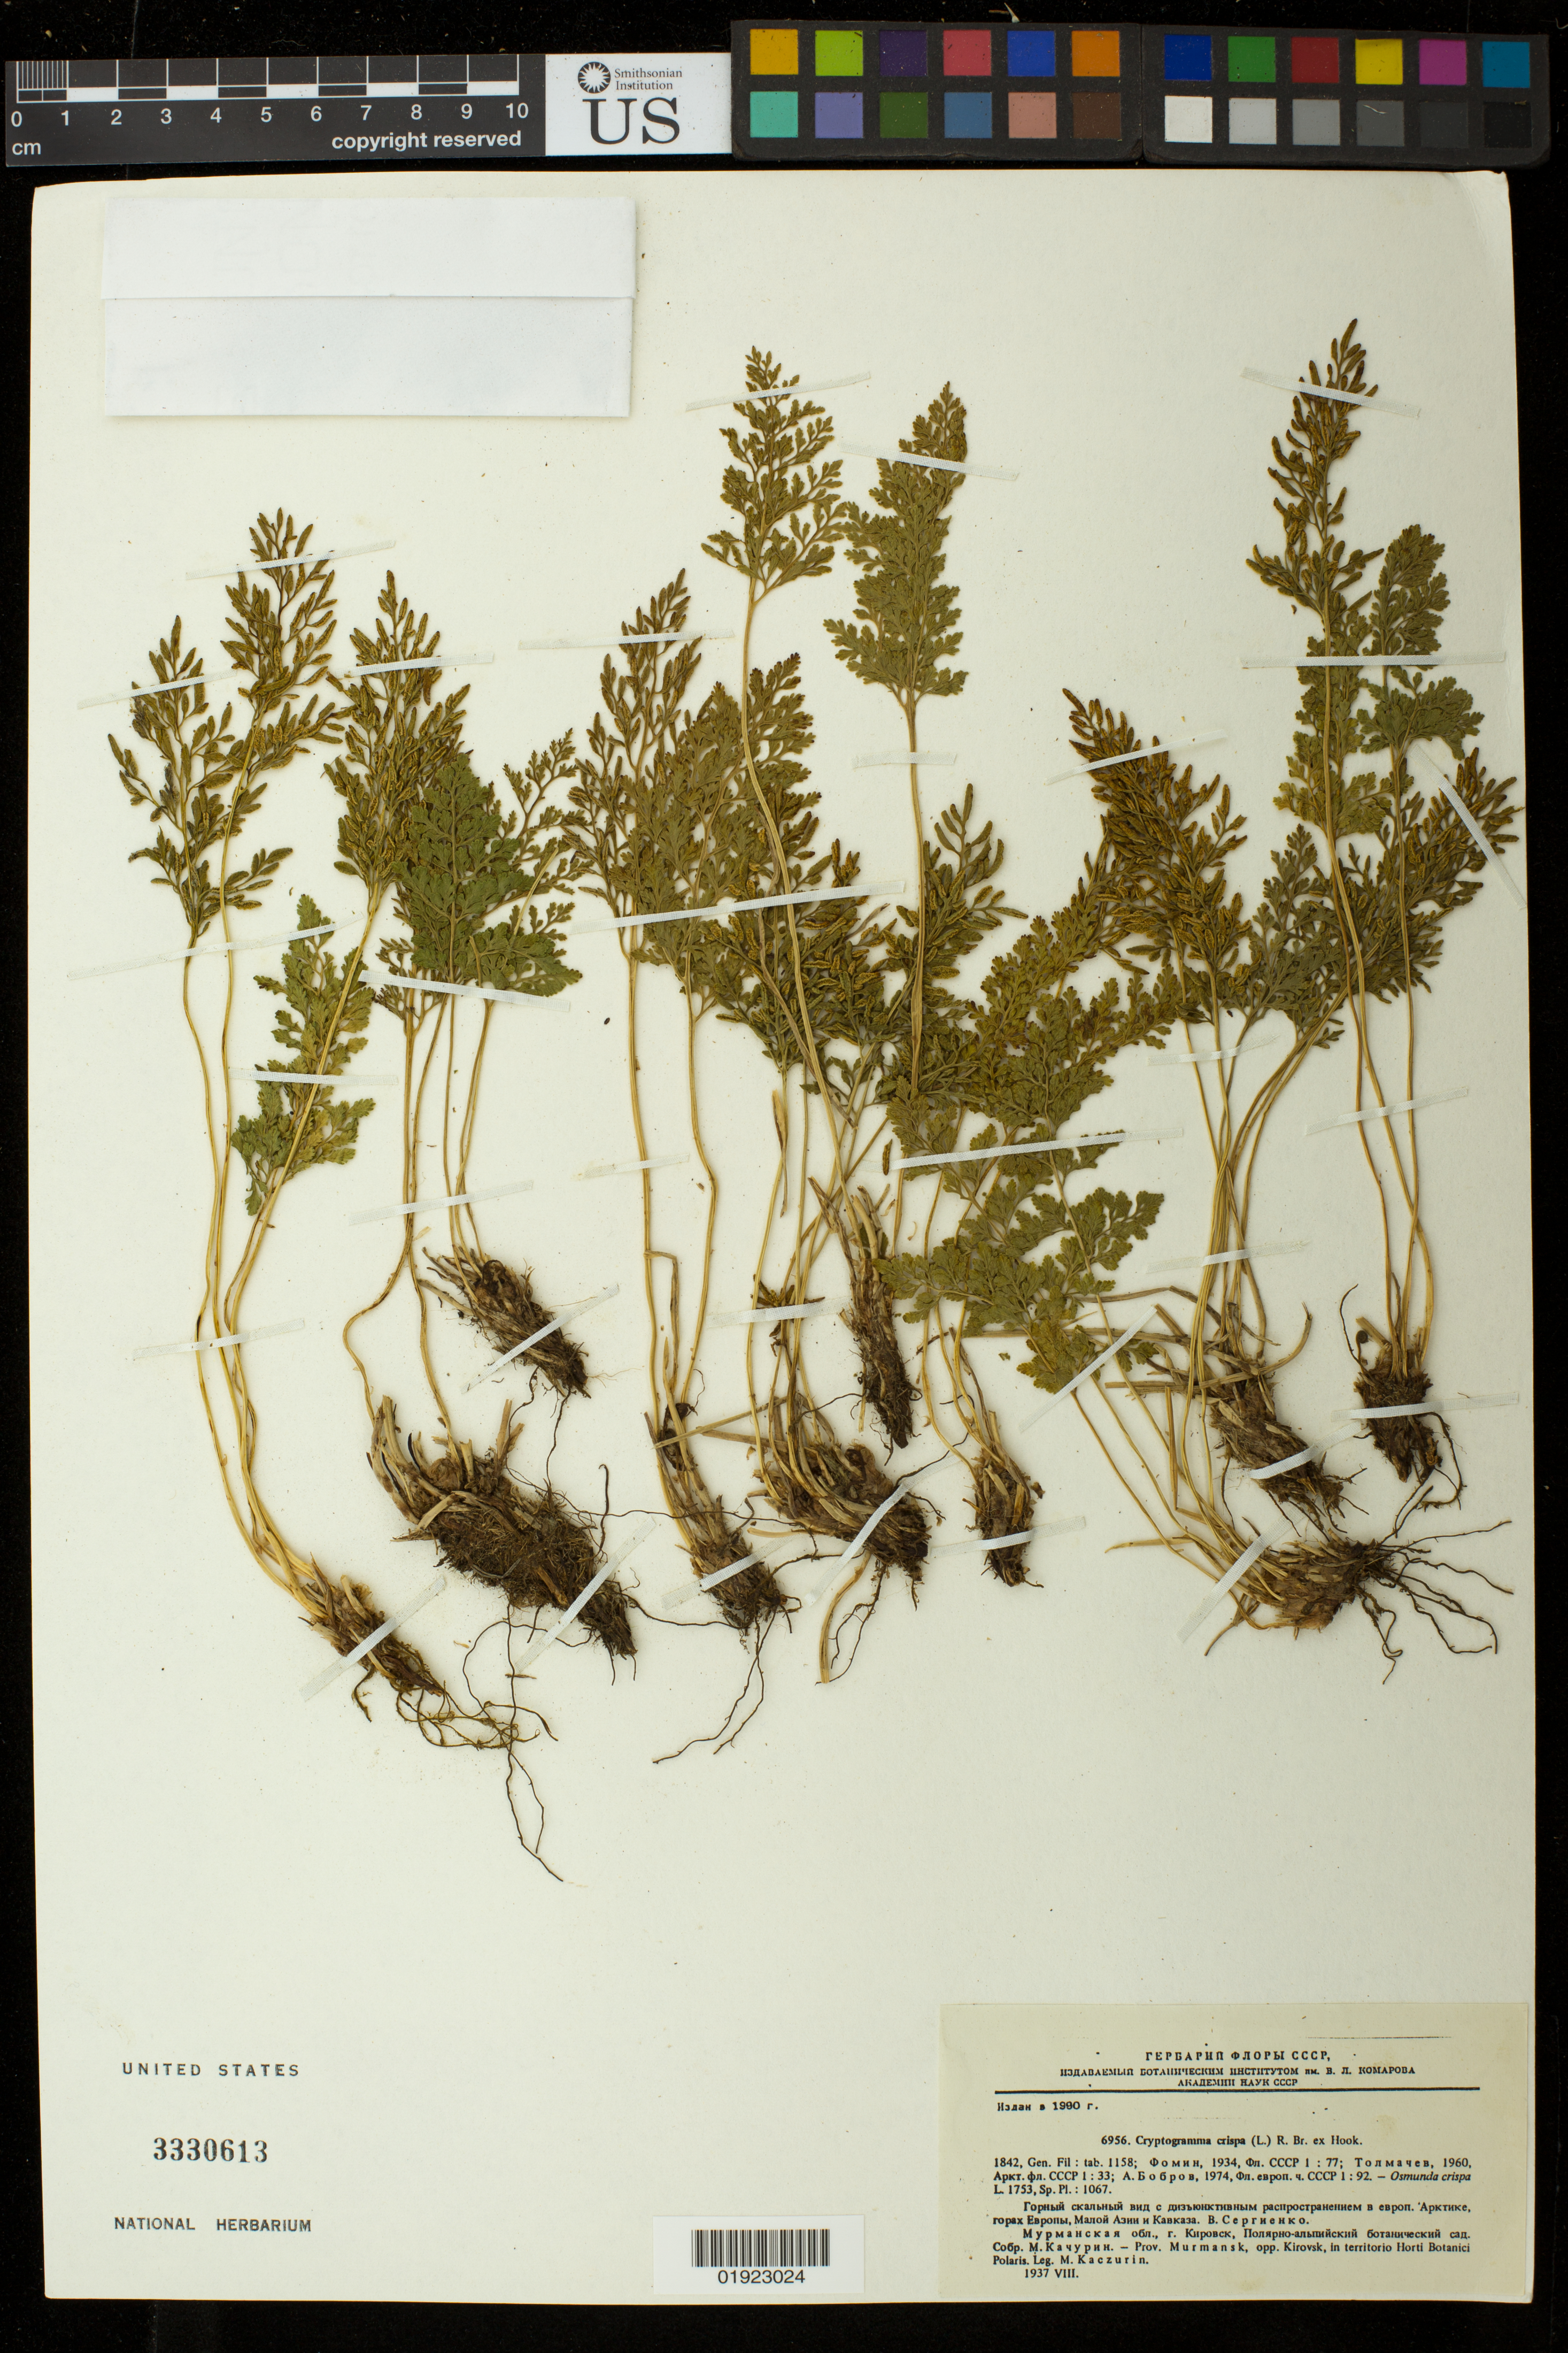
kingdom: Plantae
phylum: Tracheophyta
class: Polypodiopsida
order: Polypodiales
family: Pteridaceae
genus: Cryptogramma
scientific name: Cryptogramma crispa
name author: Fernald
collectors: M. Kaczurin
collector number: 6956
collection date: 1937-08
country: Russian Federation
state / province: Murmansk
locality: opp. Kirovsk, in territorio Horti Botanici Polaris.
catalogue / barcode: US 3330613